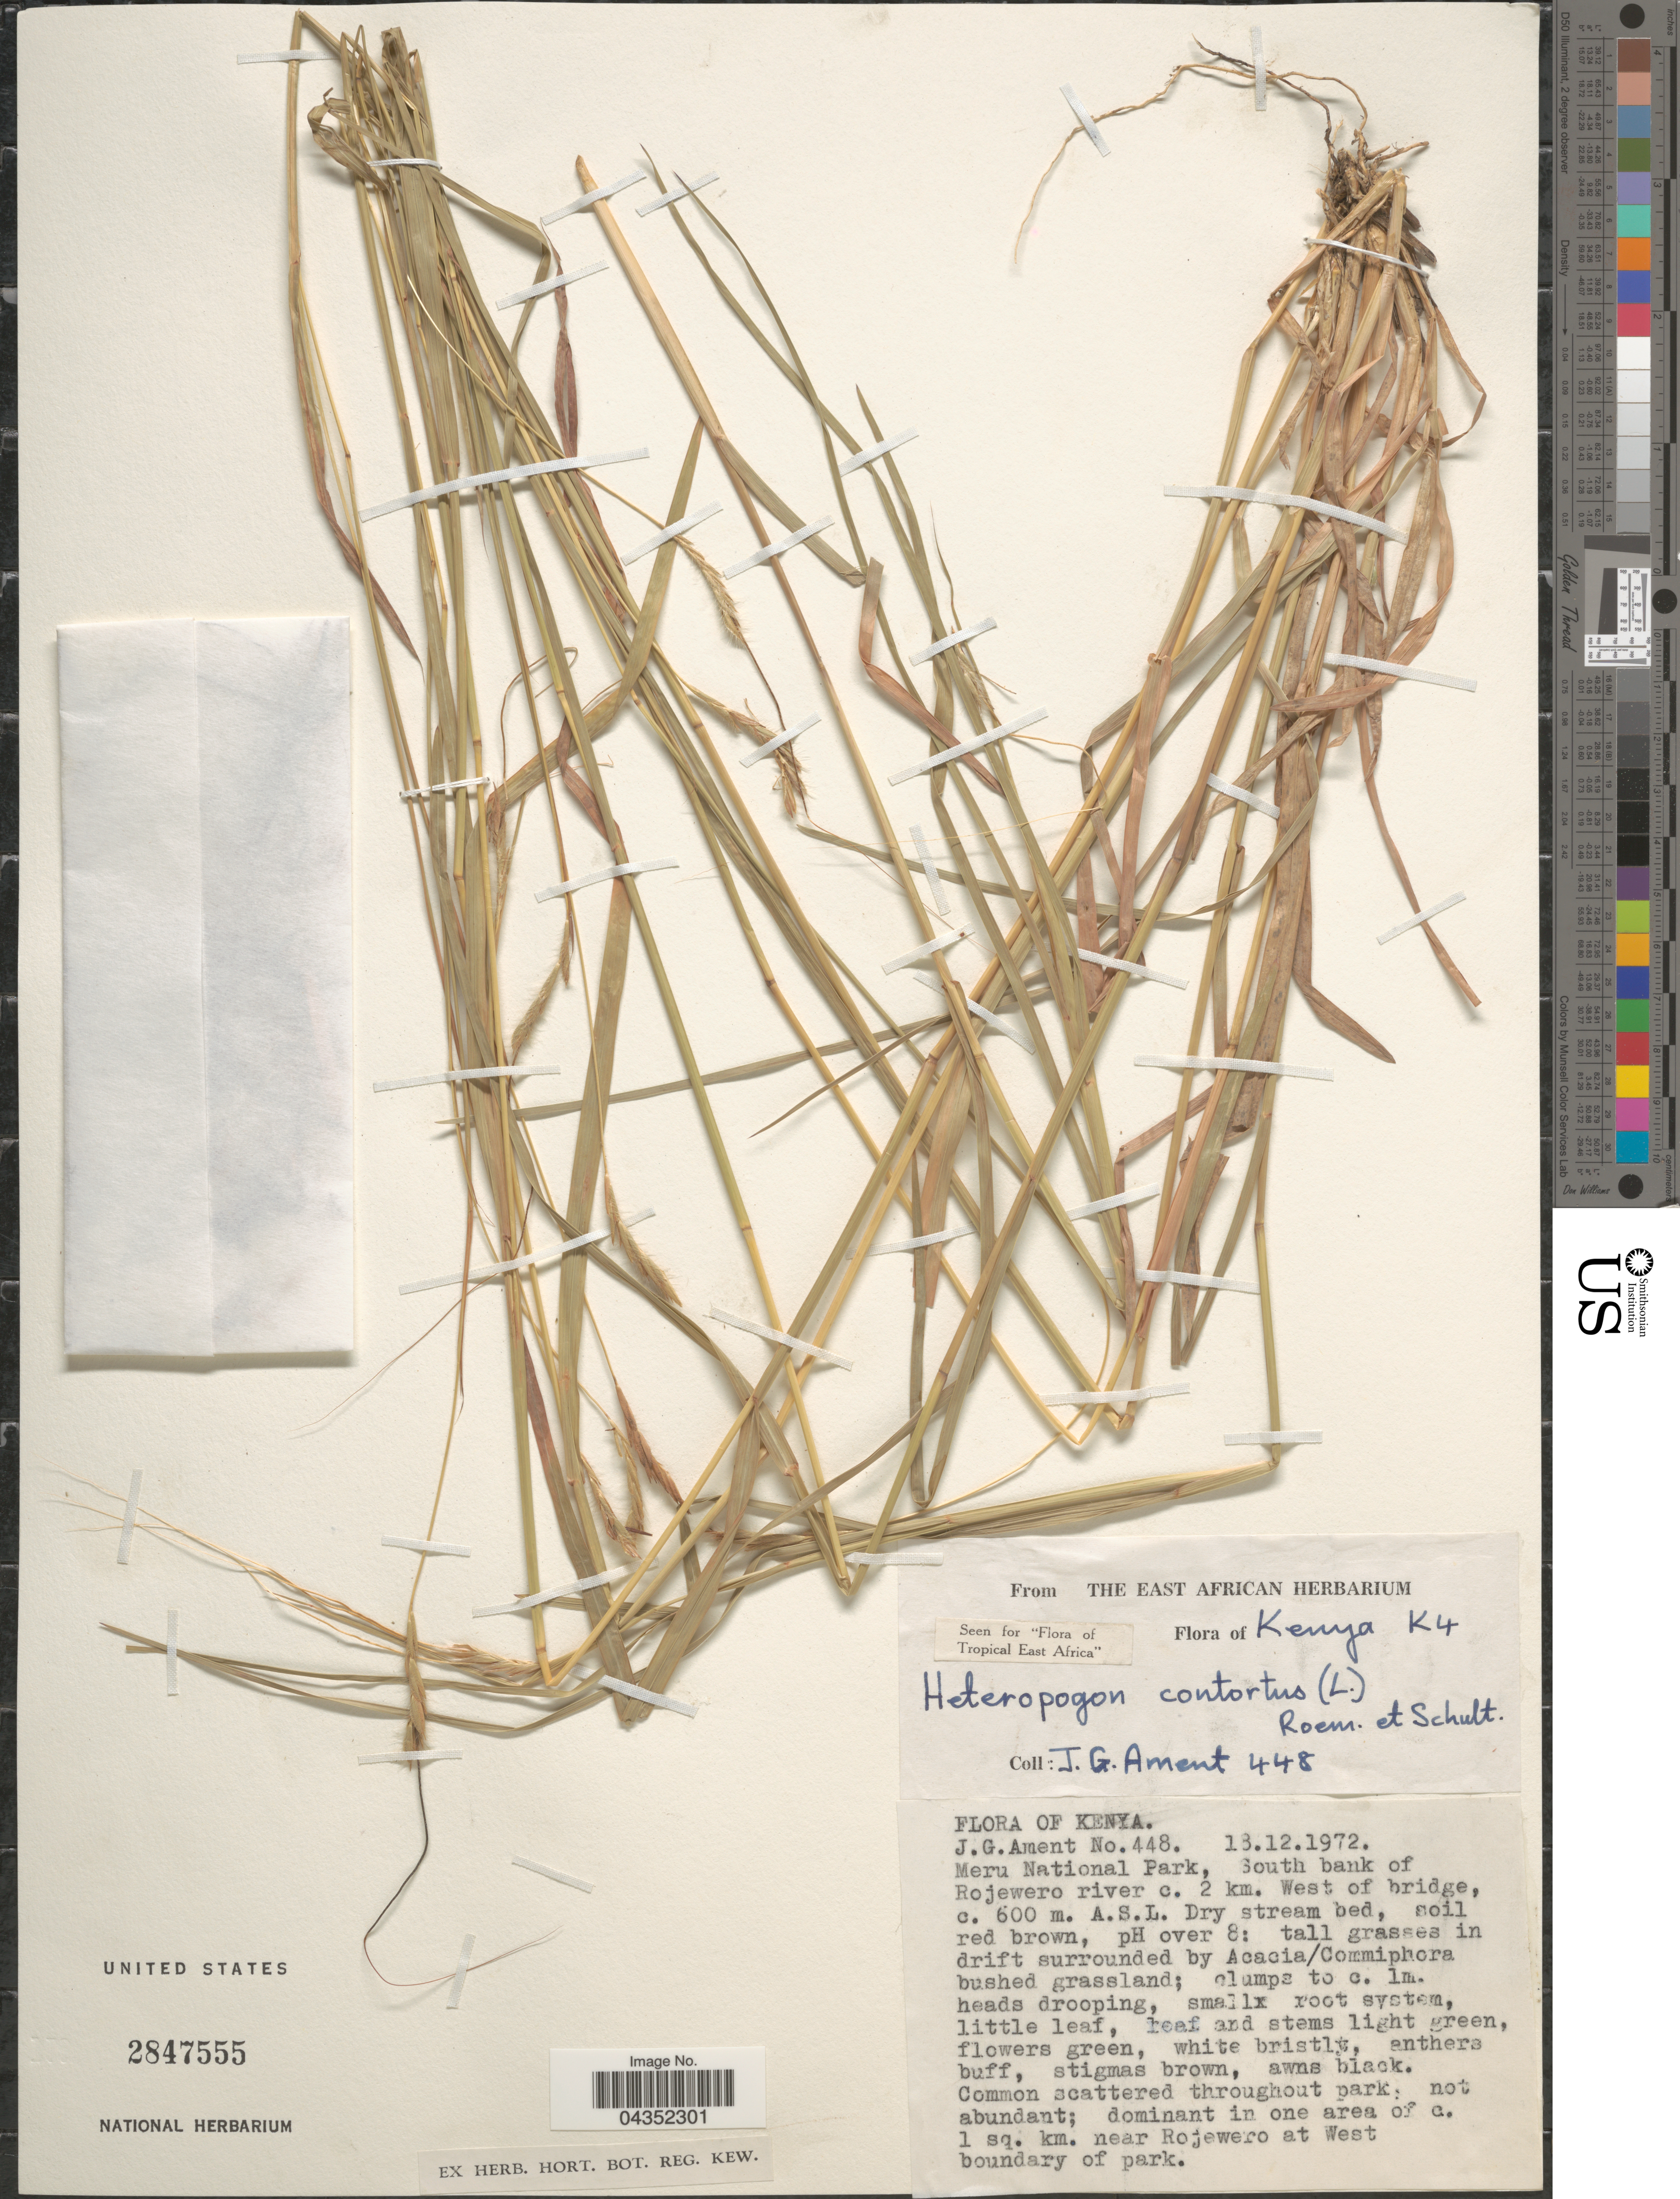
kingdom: Plantae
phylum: Tracheophyta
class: Liliopsida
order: Poales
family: Poaceae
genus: Heteropogon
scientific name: Heteropogon contortus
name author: (L.) P. Beauv. ex Roem. & Schult.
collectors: J. Ament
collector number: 448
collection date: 1972-12-18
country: Kenya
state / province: Meru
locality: K4. Meru National Park, South bank of Rojewero River c. 2 km. West of bridge. Dominant in one area of c. 1 sq. km. near Rojewero at West boundary of park.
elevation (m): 600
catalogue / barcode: US 2847555